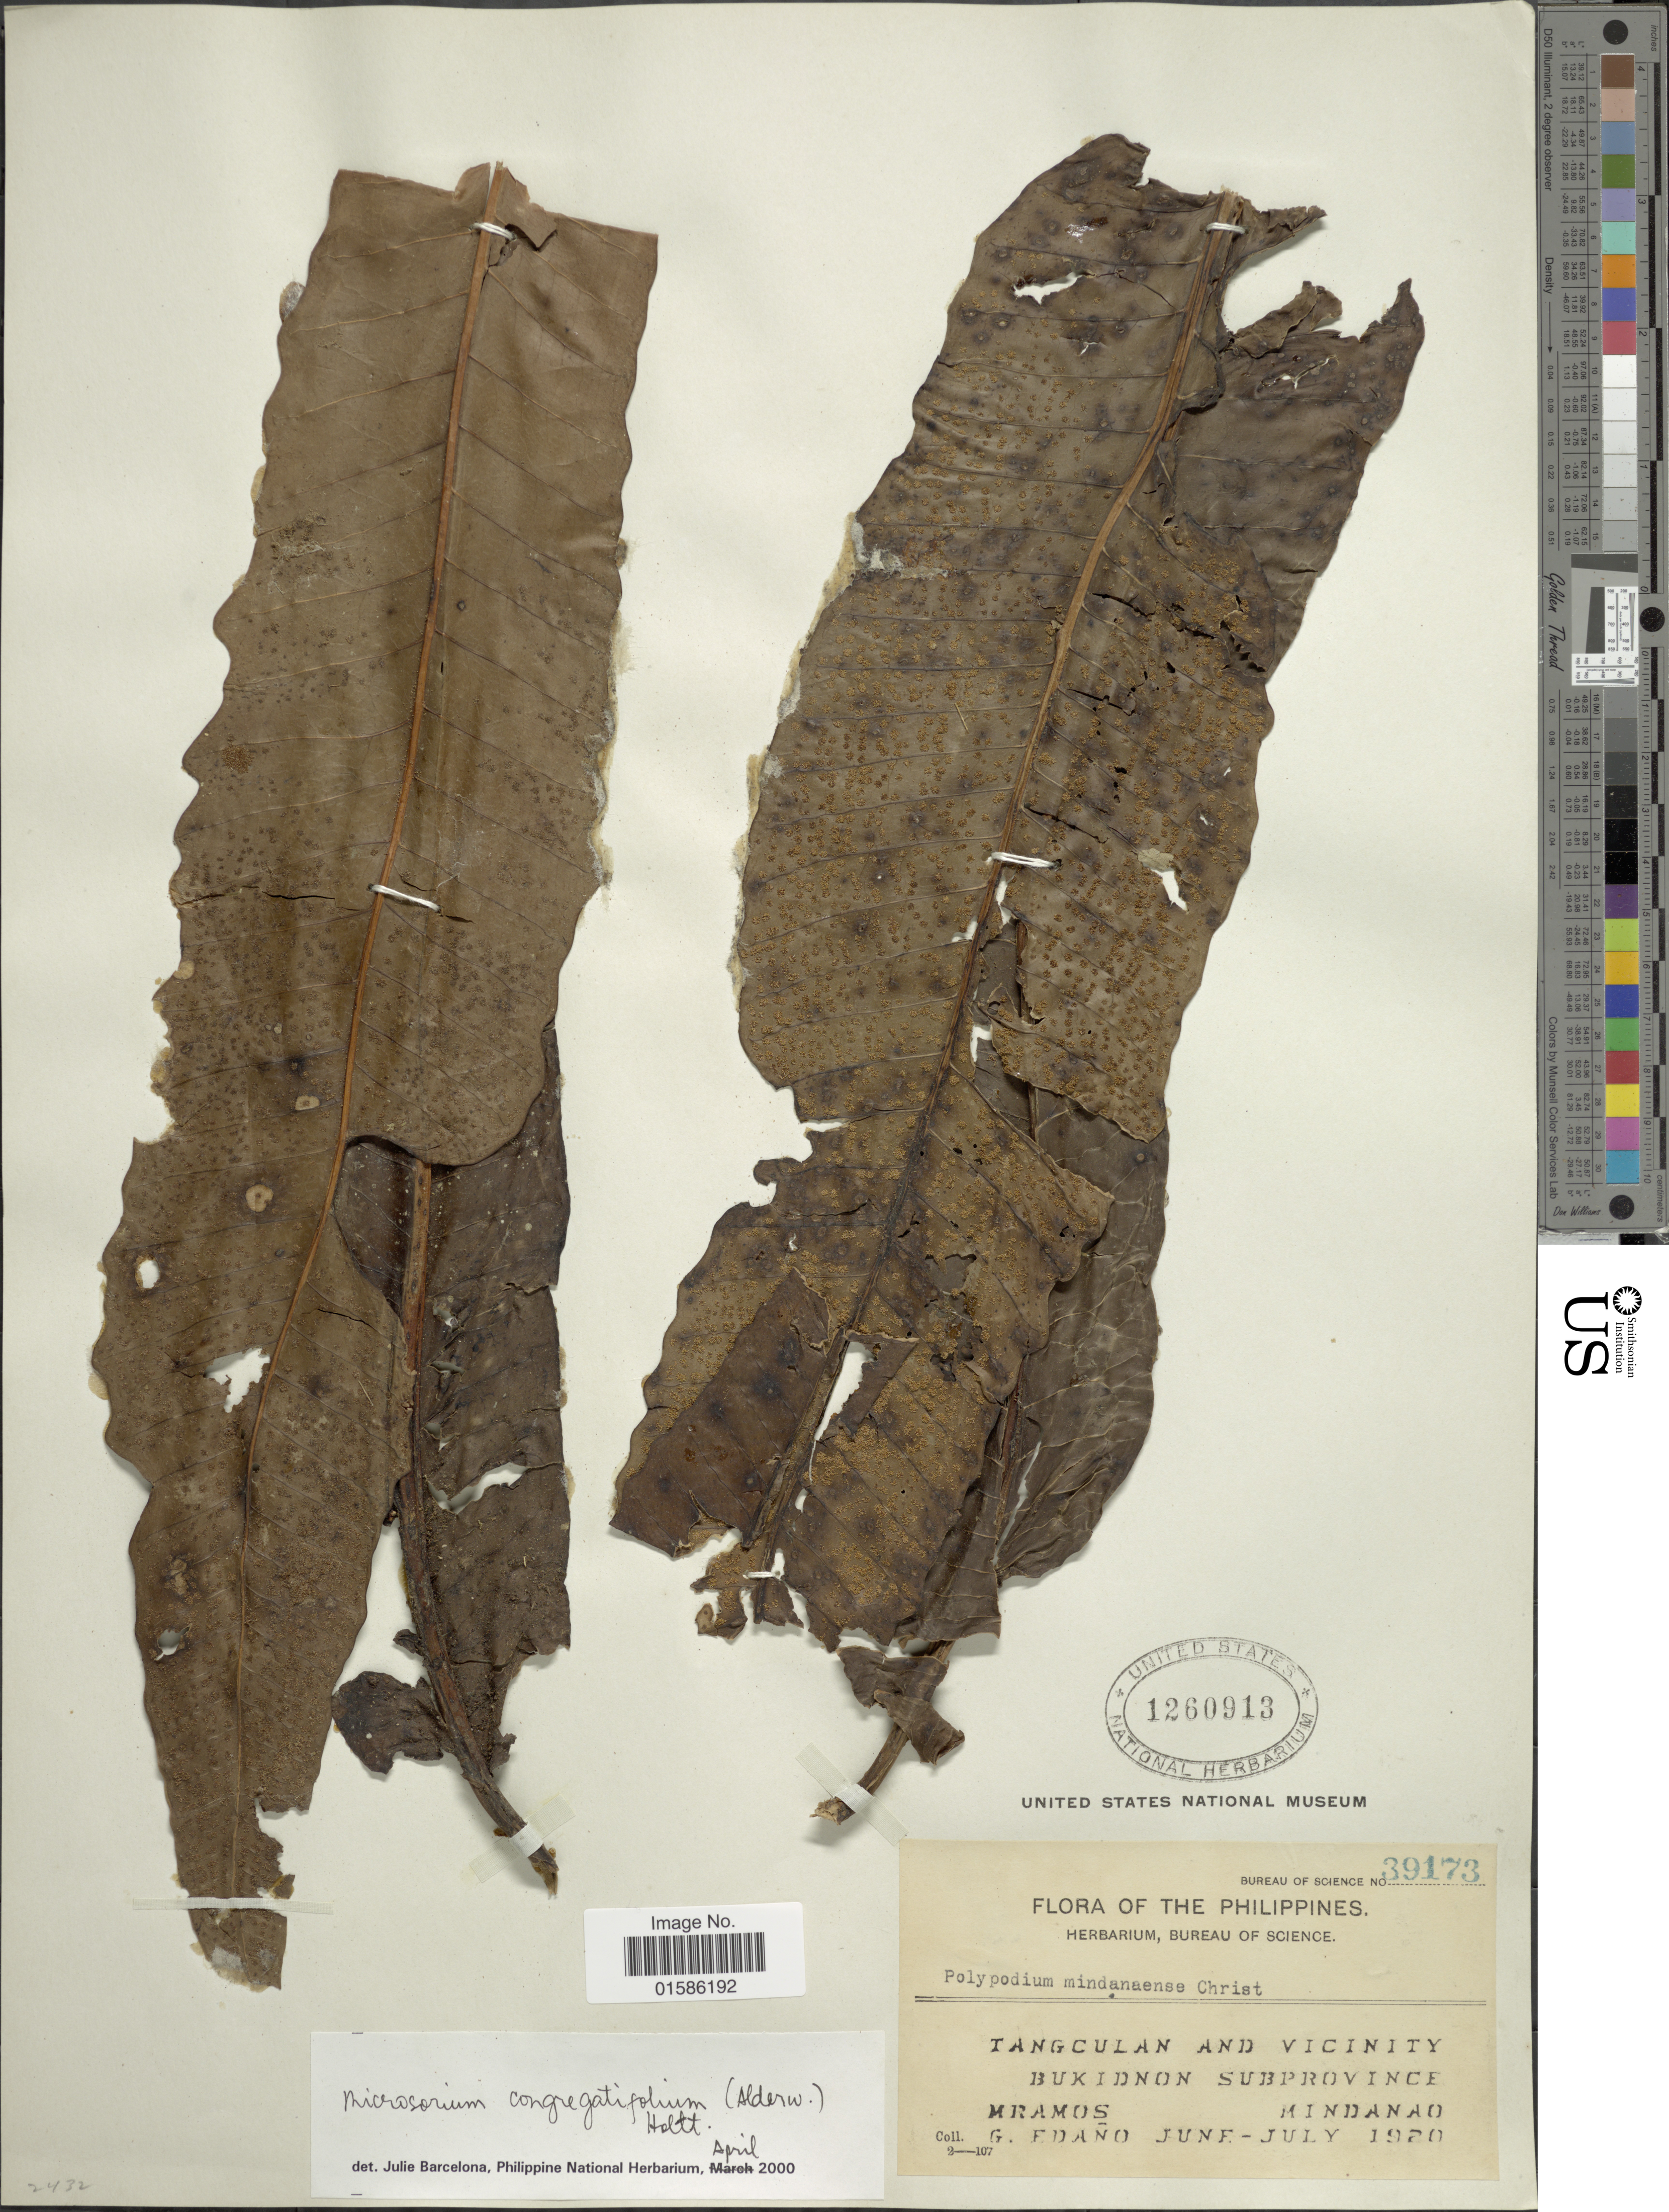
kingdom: Plantae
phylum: Tracheophyta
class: Polypodiopsida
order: Polypodiales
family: Polypodiaceae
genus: Microsorum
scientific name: Microsorum congregatifolium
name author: (Alderw.) Copel.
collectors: M. Ramos & G. Edaño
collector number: Bureau of Science 39173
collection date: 1920-06/1920-07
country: Philippines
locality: Tangculan and vicinity Bukidnon Subprovince, Mindanao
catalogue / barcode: US 1260913